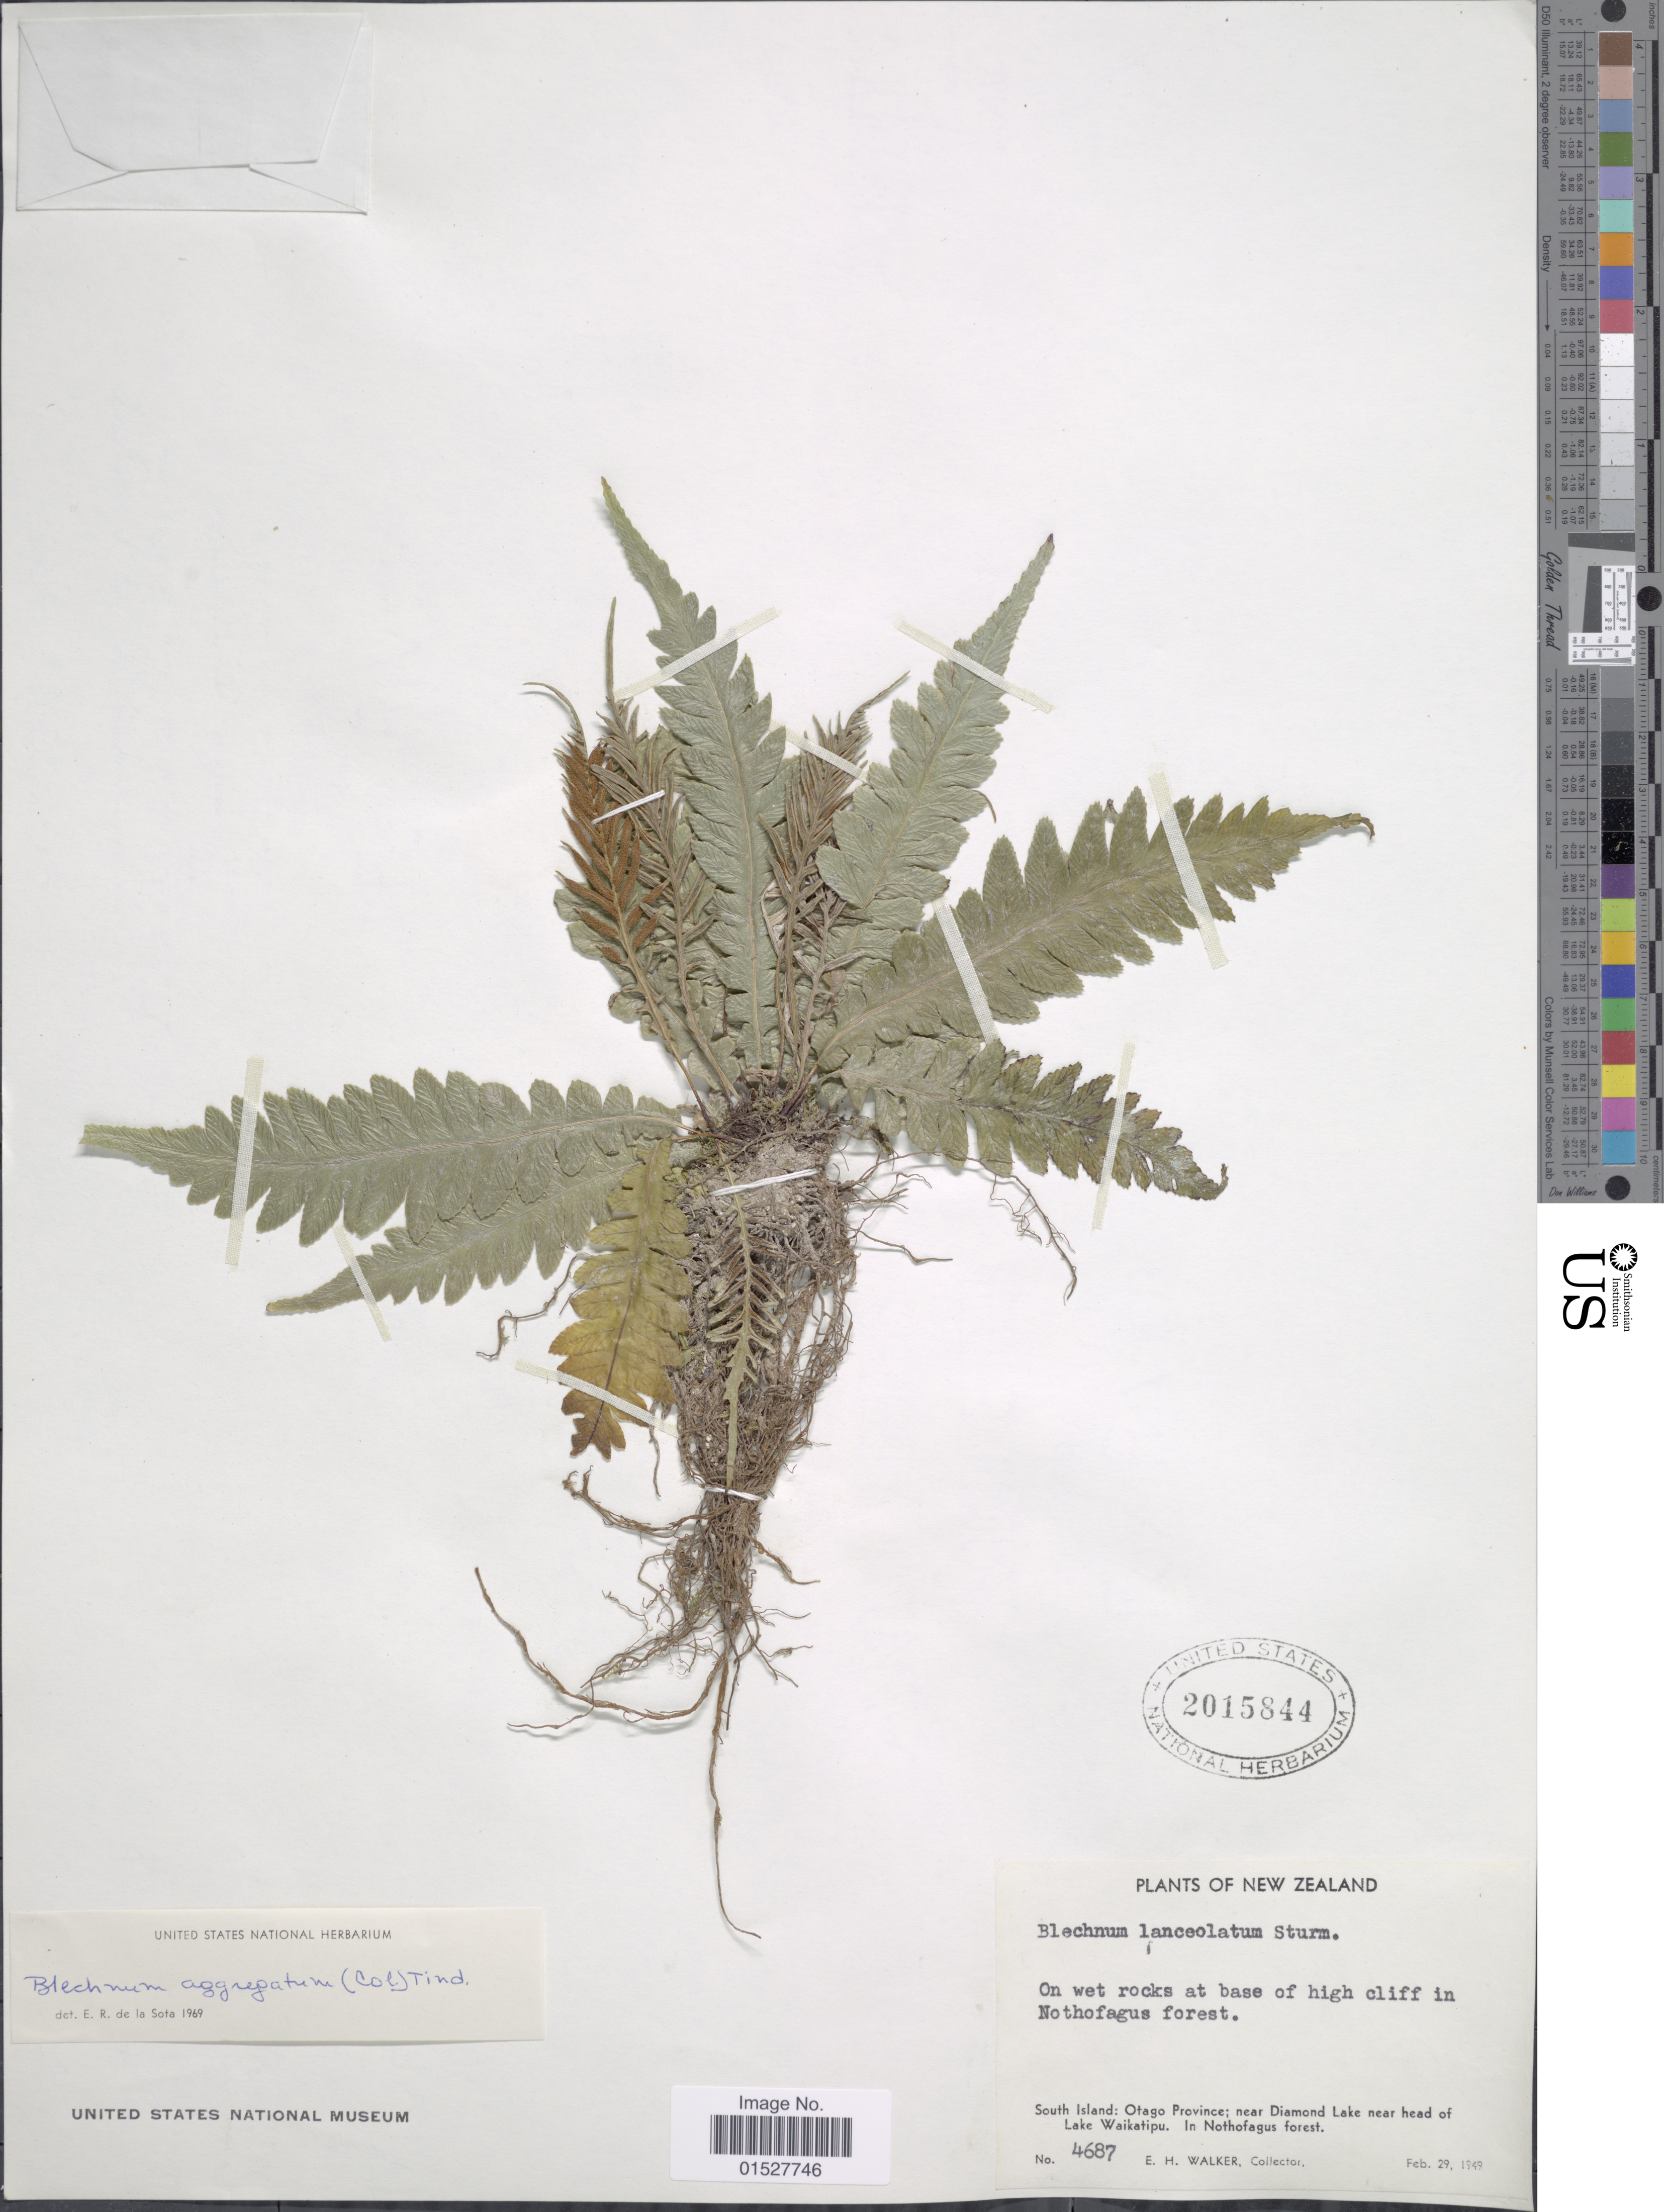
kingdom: Plantae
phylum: Tracheophyta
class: Polypodiopsida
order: Polypodiales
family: Blechnaceae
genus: Blechnum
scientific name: Blechnum aggregatum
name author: (Colenso) Tindale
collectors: E. H. Walker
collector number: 4687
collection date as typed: Transcribed d/m/y: 29/2/1949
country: New Zealand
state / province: Otago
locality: South Island: Otago province; near Diamond lake near head of Lake Waikatipu.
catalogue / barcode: US 2015844